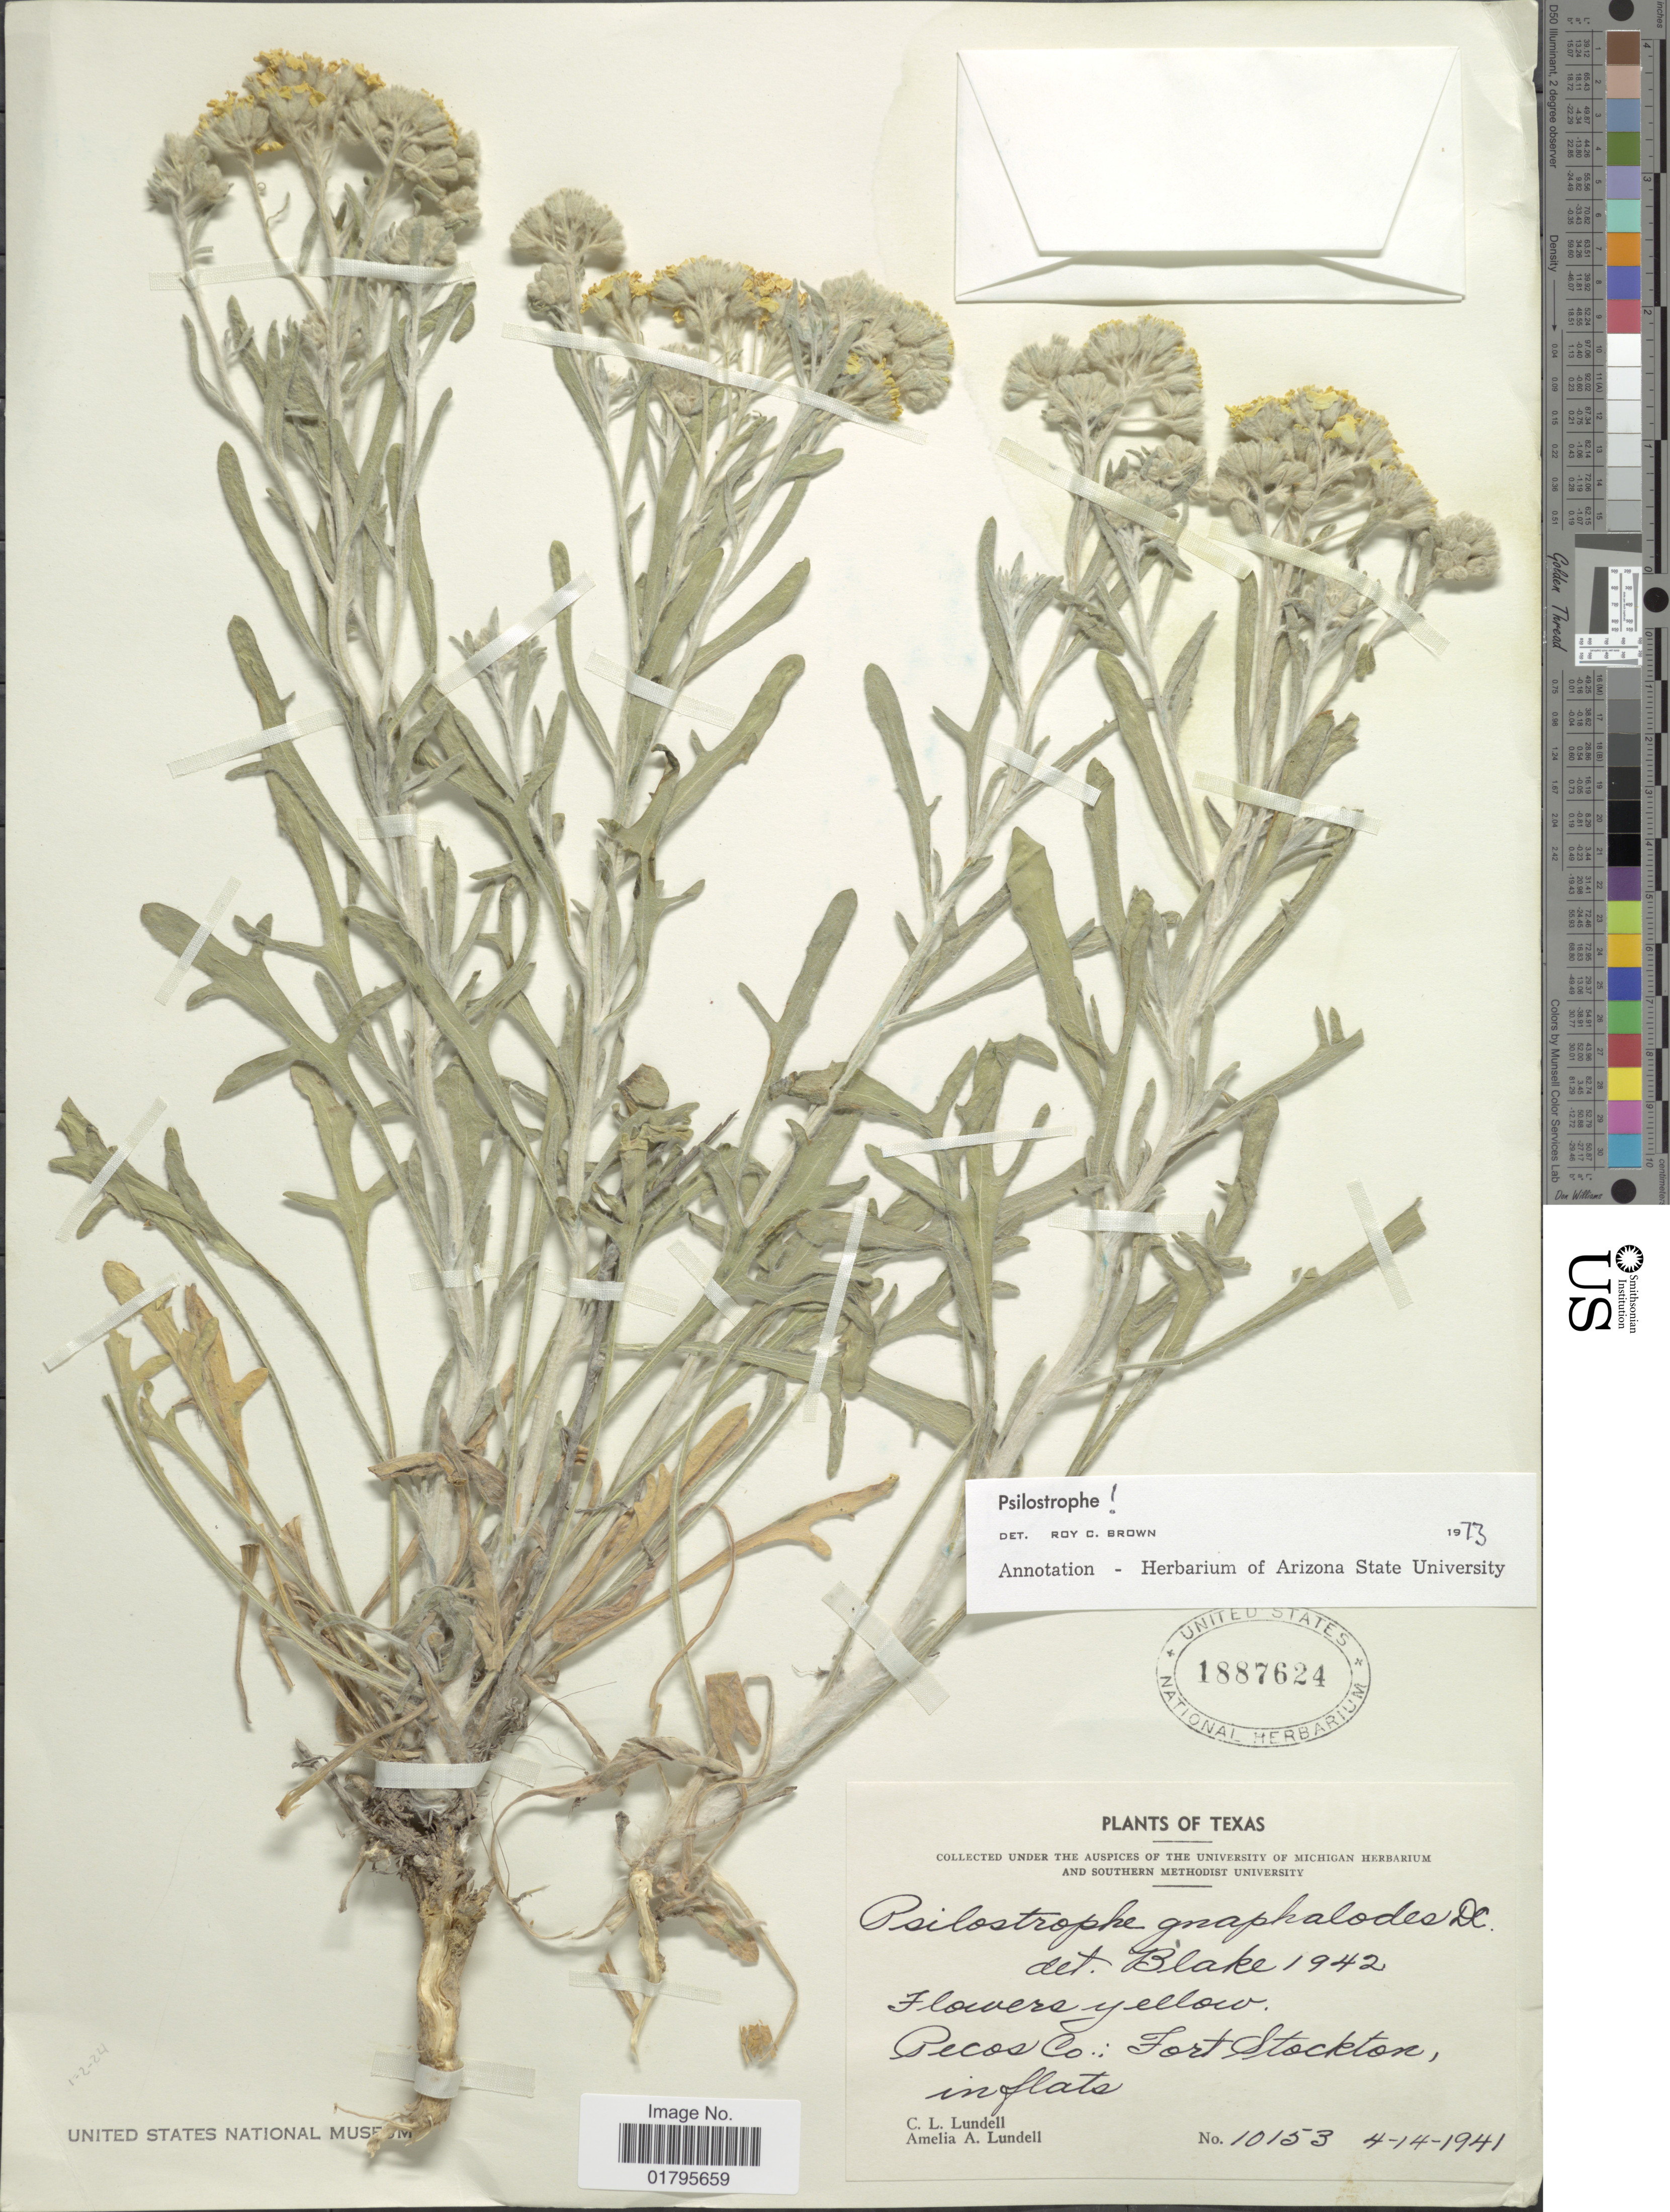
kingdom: Plantae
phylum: Tracheophyta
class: Magnoliopsida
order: Asterales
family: Asteraceae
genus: Psilostrophe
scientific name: Psilostrophe gnaphaloides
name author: DC.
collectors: C. L. Lundell & A. A. Lundell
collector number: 10153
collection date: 1941-04-14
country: United States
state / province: Texas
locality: Pecos Co.: Fort Stockton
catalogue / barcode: US 1887624